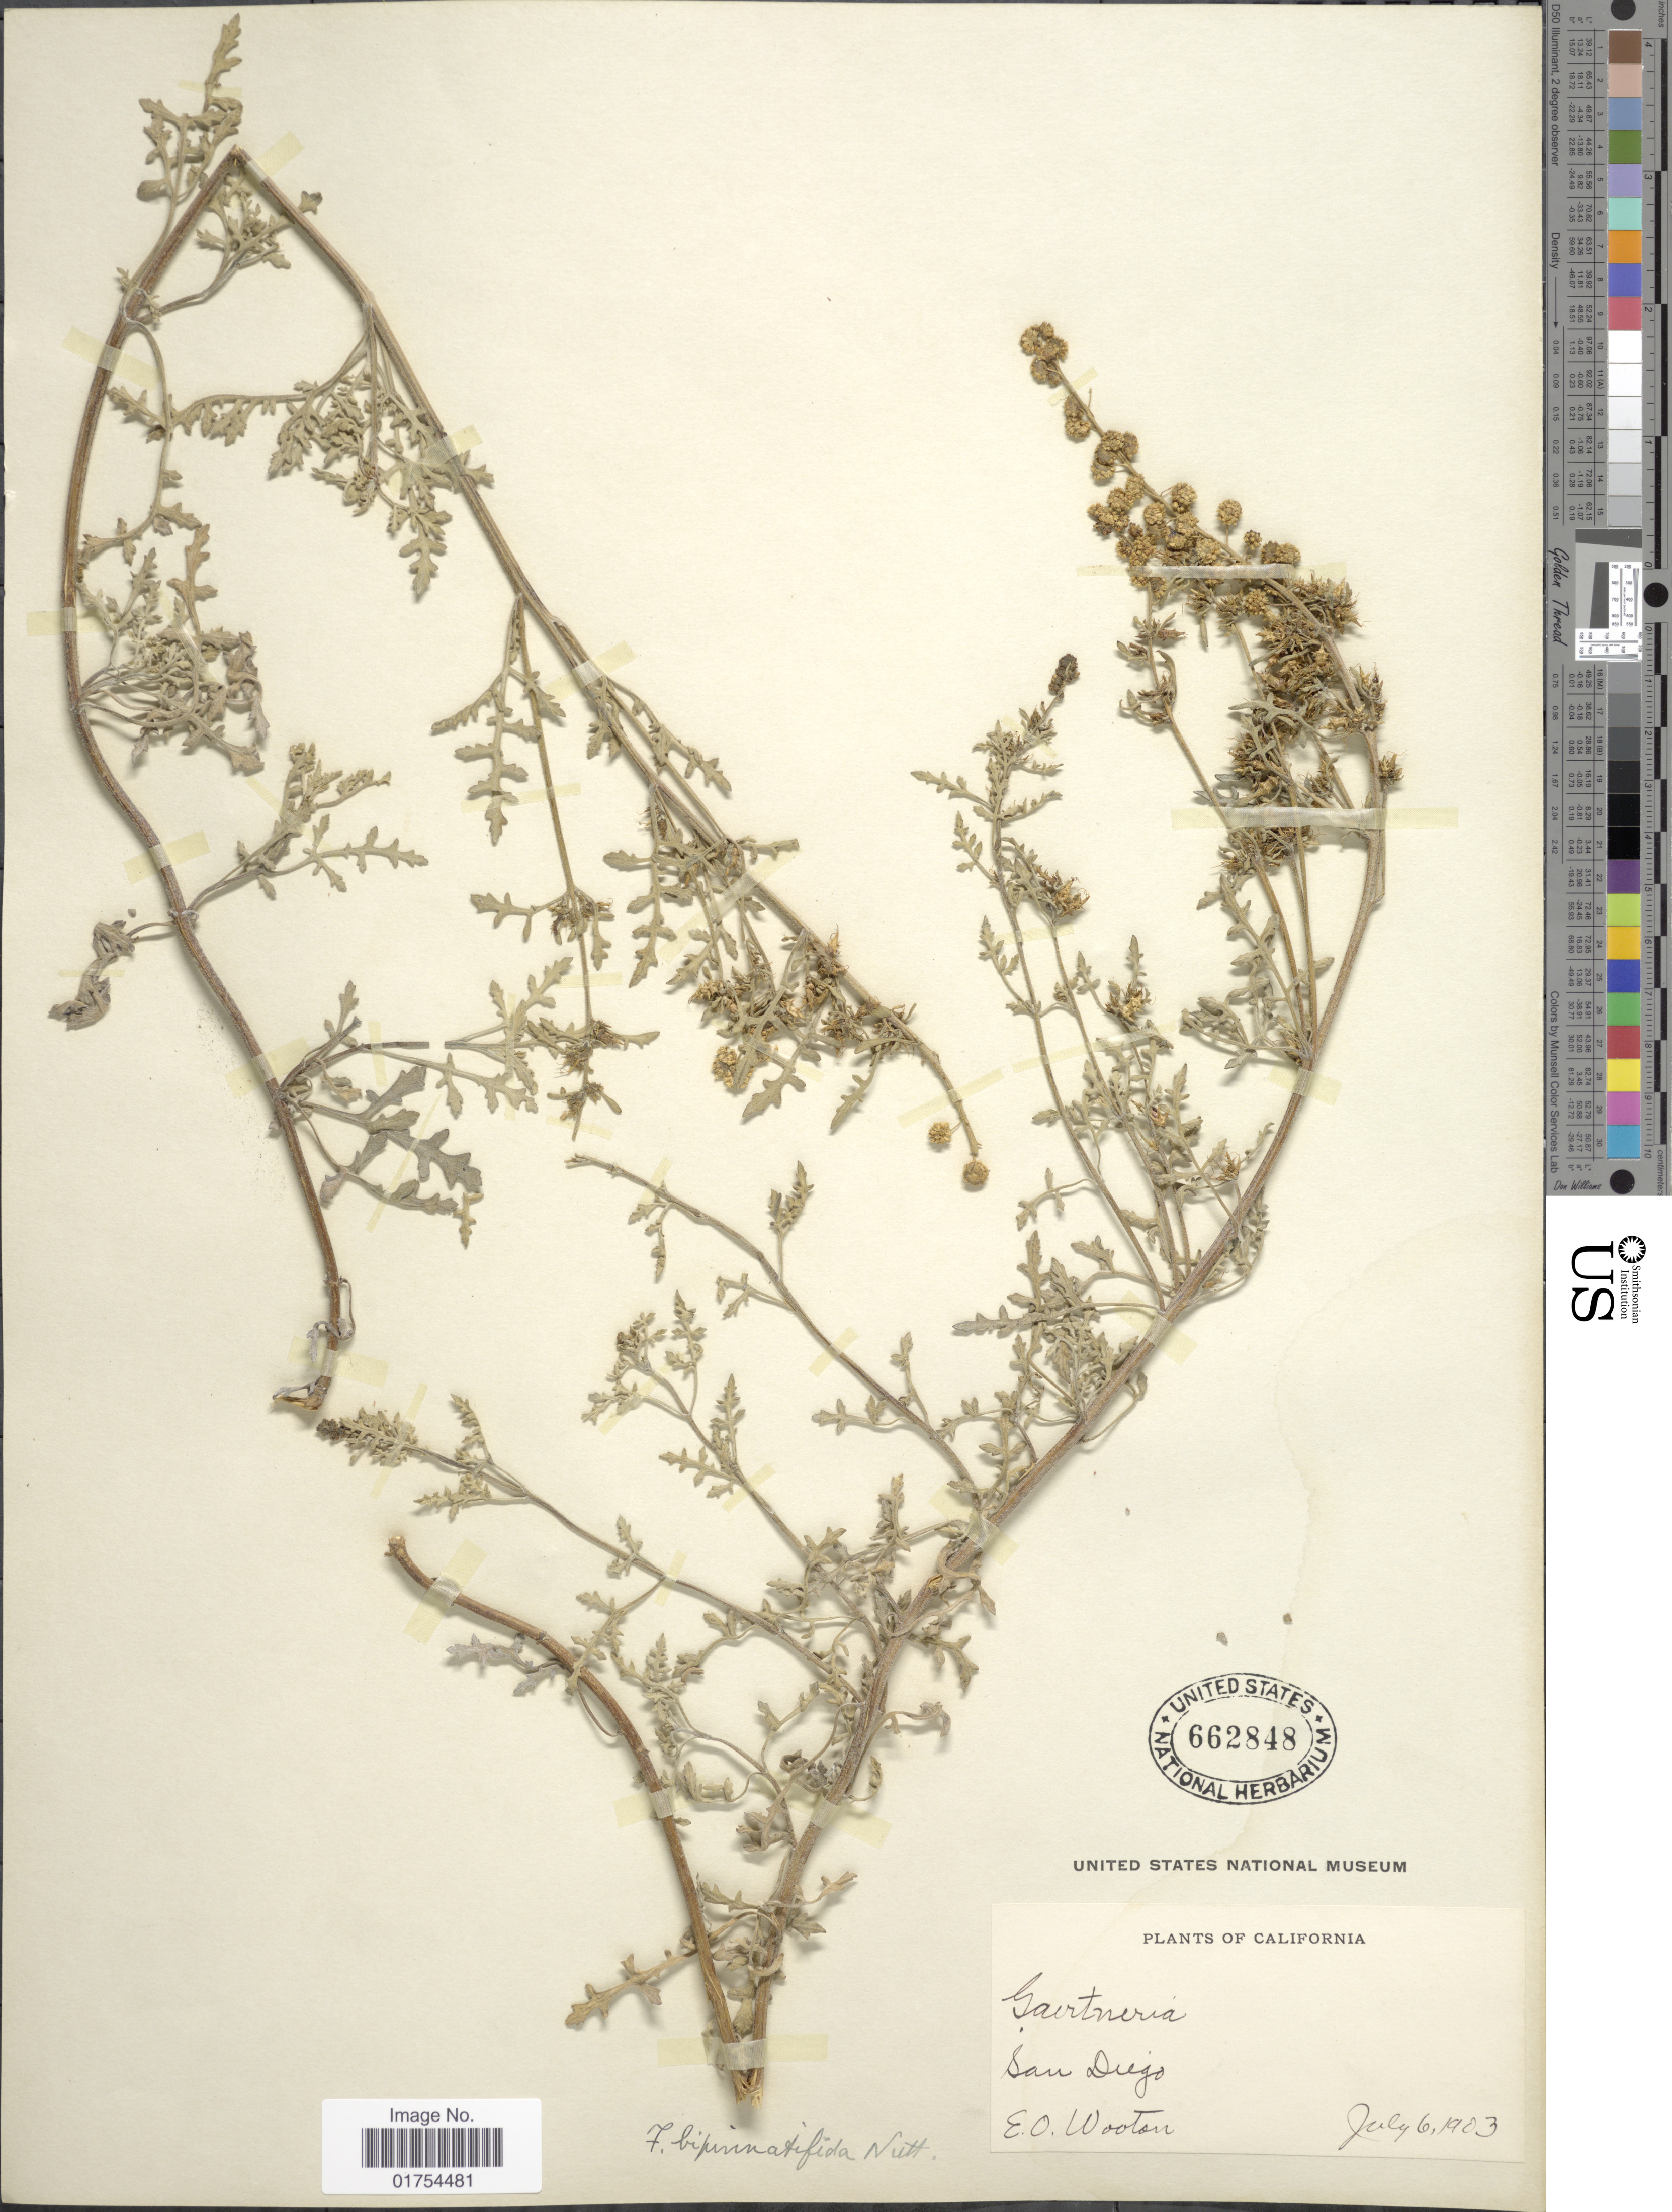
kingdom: Plantae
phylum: Tracheophyta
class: Magnoliopsida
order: Asterales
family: Asteraceae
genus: Franseria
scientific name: Franseria bipinnatifida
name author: (A. Gray) A. Gray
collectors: E. O. Wooton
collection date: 1903-07-06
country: United States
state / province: California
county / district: San Diego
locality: San Diego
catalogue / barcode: US 662848